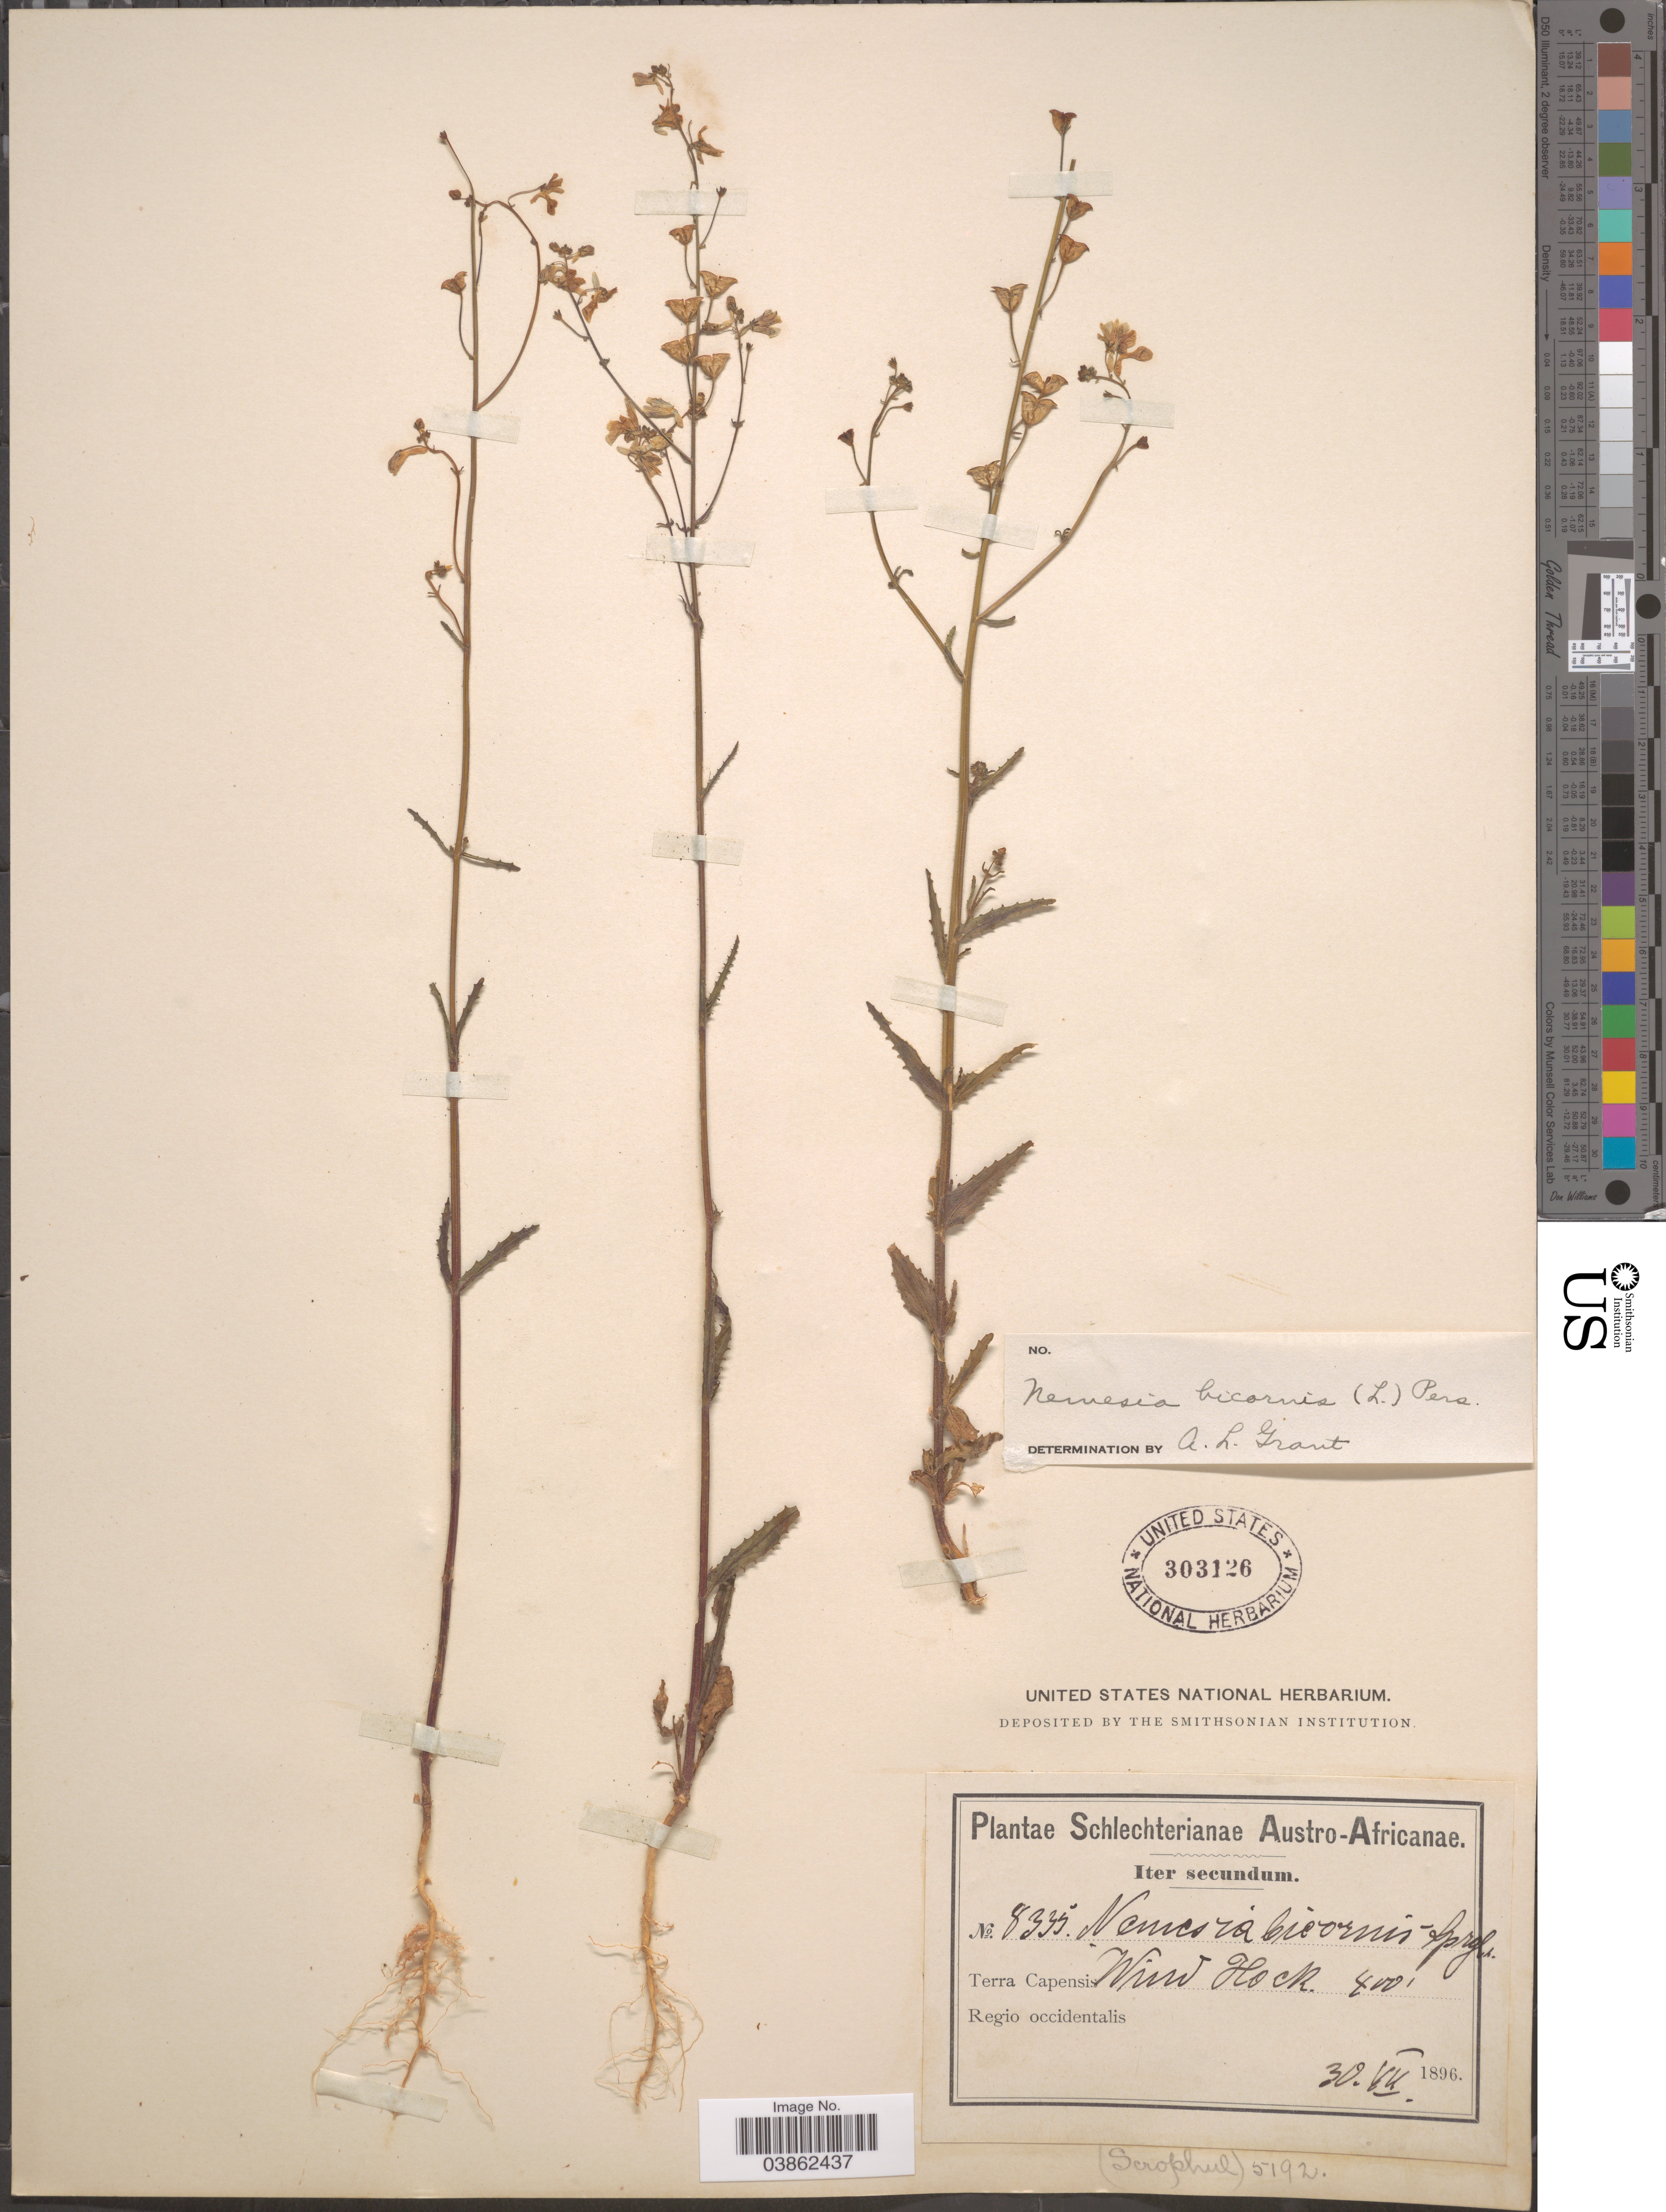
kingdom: Plantae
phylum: Tracheophyta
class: Magnoliopsida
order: Lamiales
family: Scrophulariaceae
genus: Nemesia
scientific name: Nemesia bicornis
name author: Pers.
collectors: Schlechter, --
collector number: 8335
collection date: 1896-07-30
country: South Africa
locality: Austro-Africanae. Terra Capensis Wind Hoek. Regio occidentalis.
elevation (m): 122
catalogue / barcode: US 303126